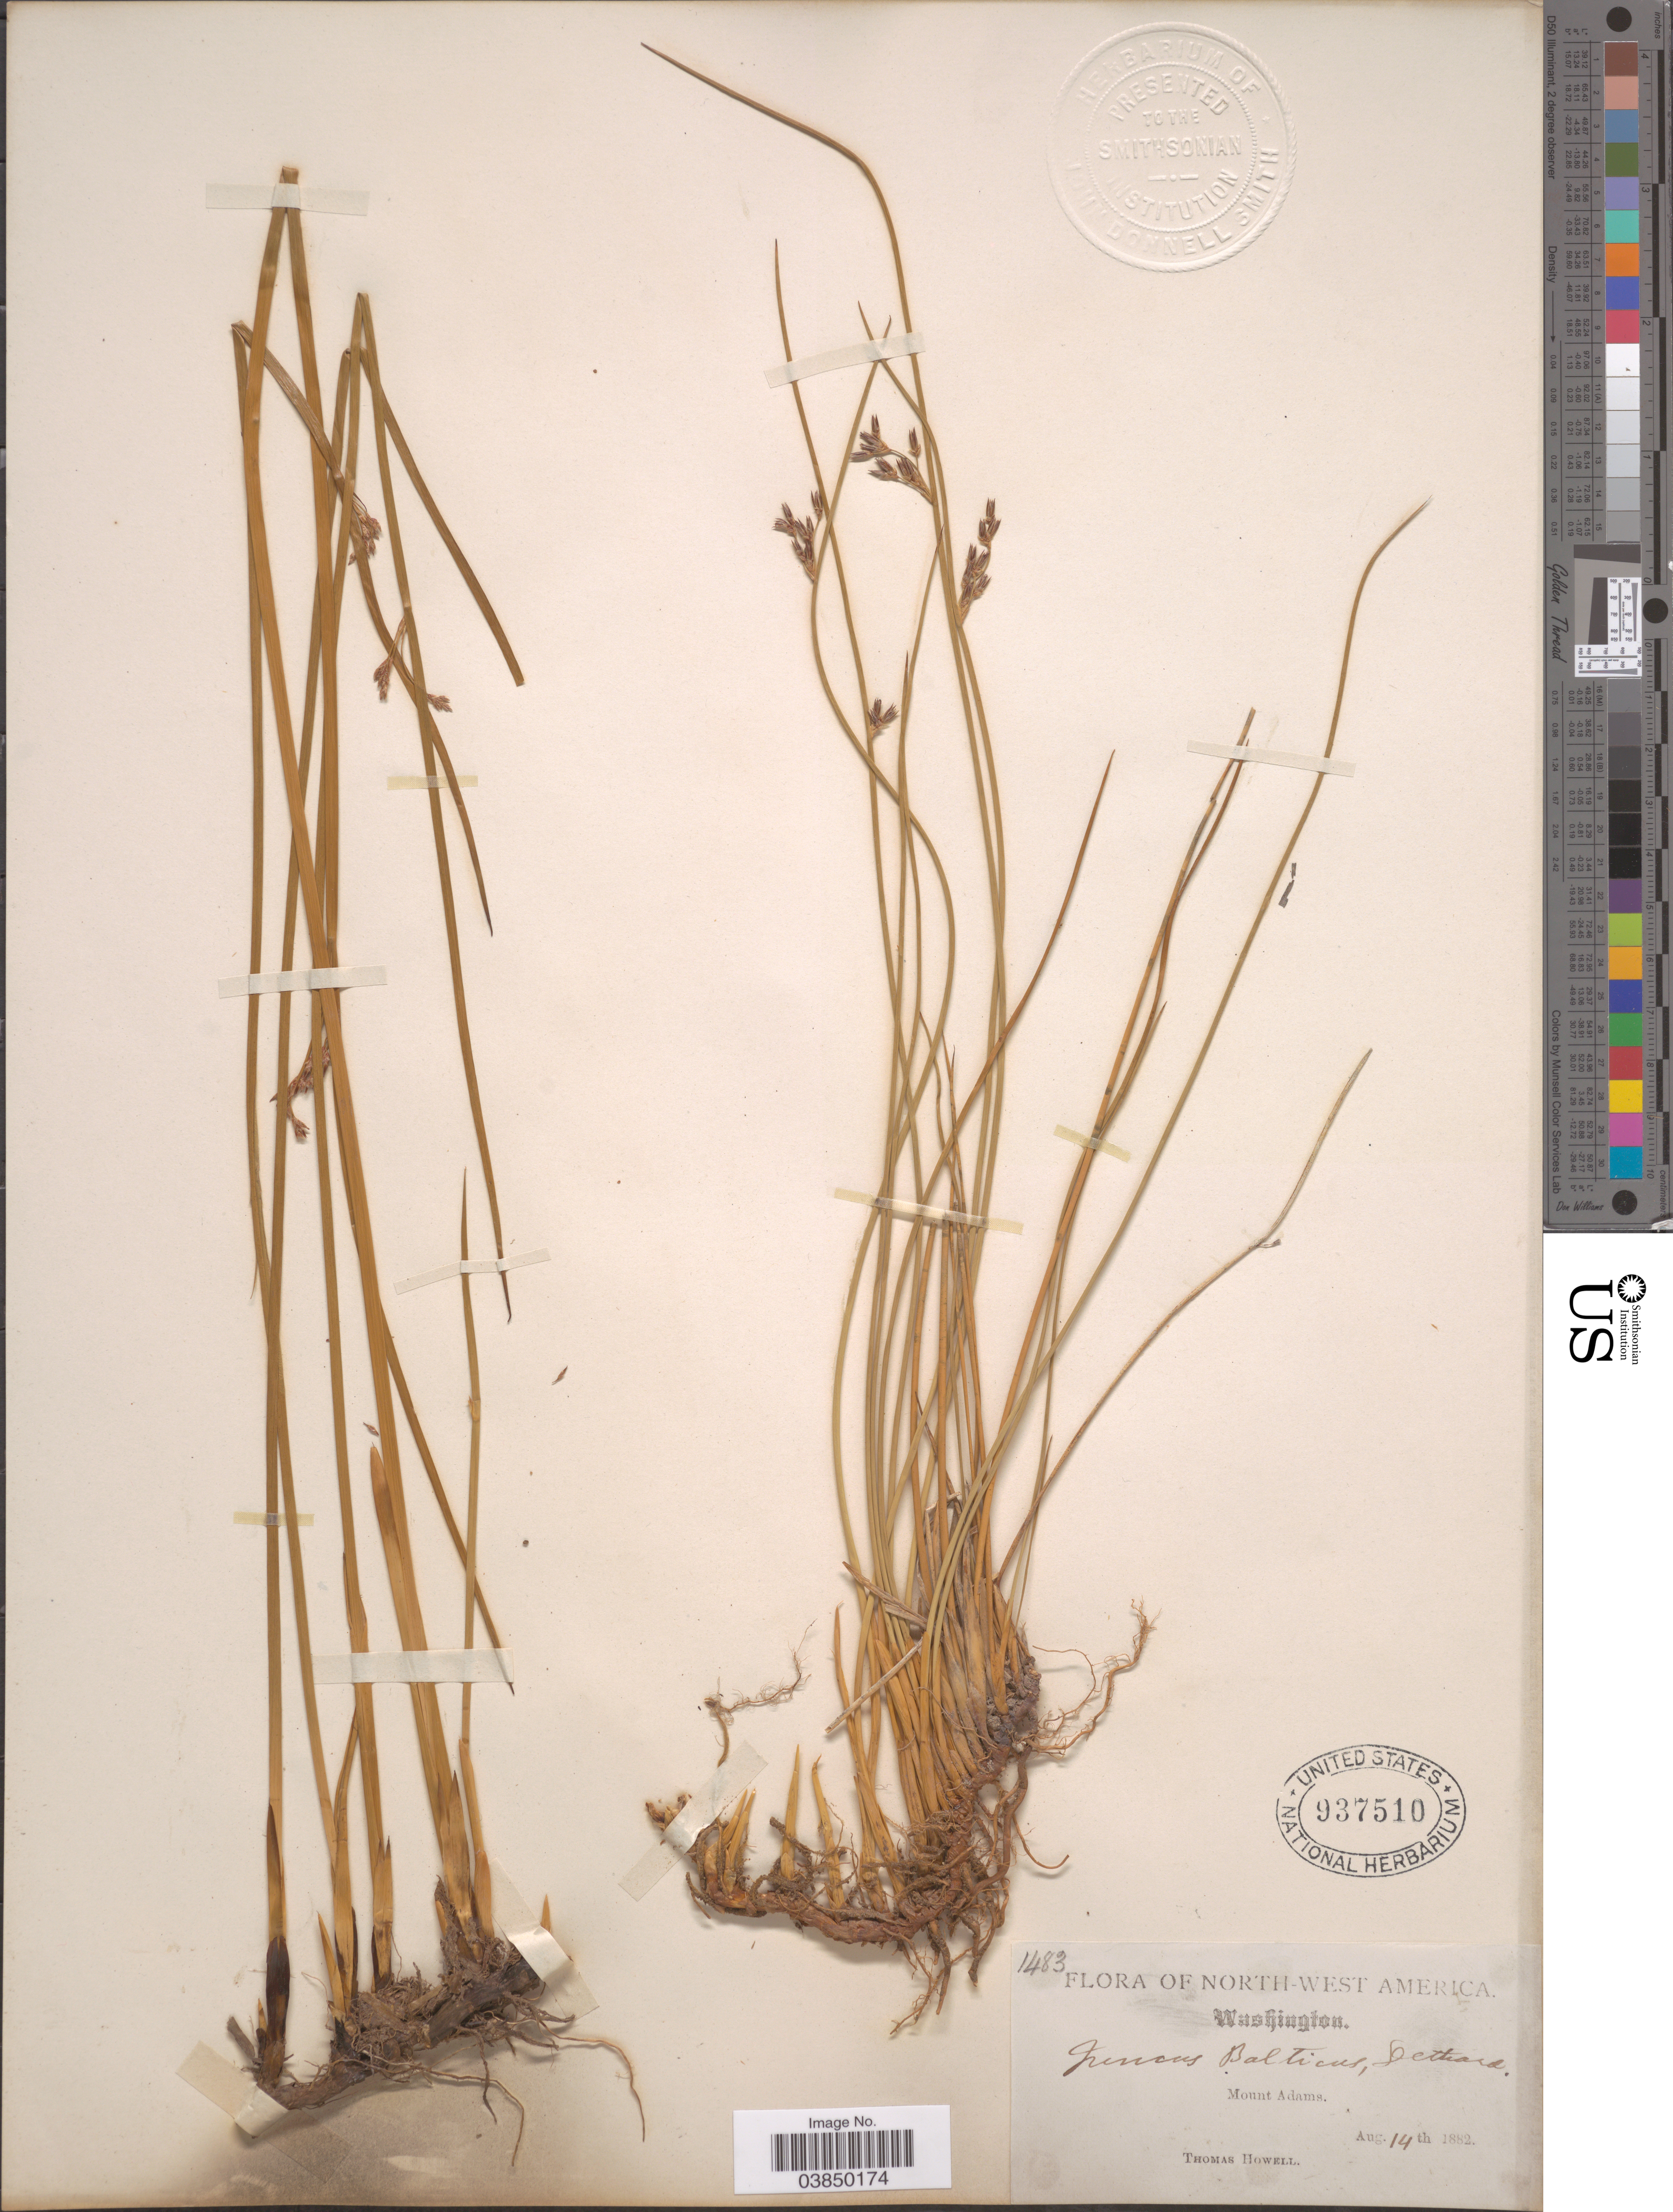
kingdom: Plantae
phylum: Tracheophyta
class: Liliopsida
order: Poales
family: Juncaceae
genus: Juncus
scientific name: Juncus balticus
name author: Willd.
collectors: T. Howell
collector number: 1483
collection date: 1882-08-14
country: United States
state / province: Washington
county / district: Yakima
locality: Mount Adams.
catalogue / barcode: US 937510